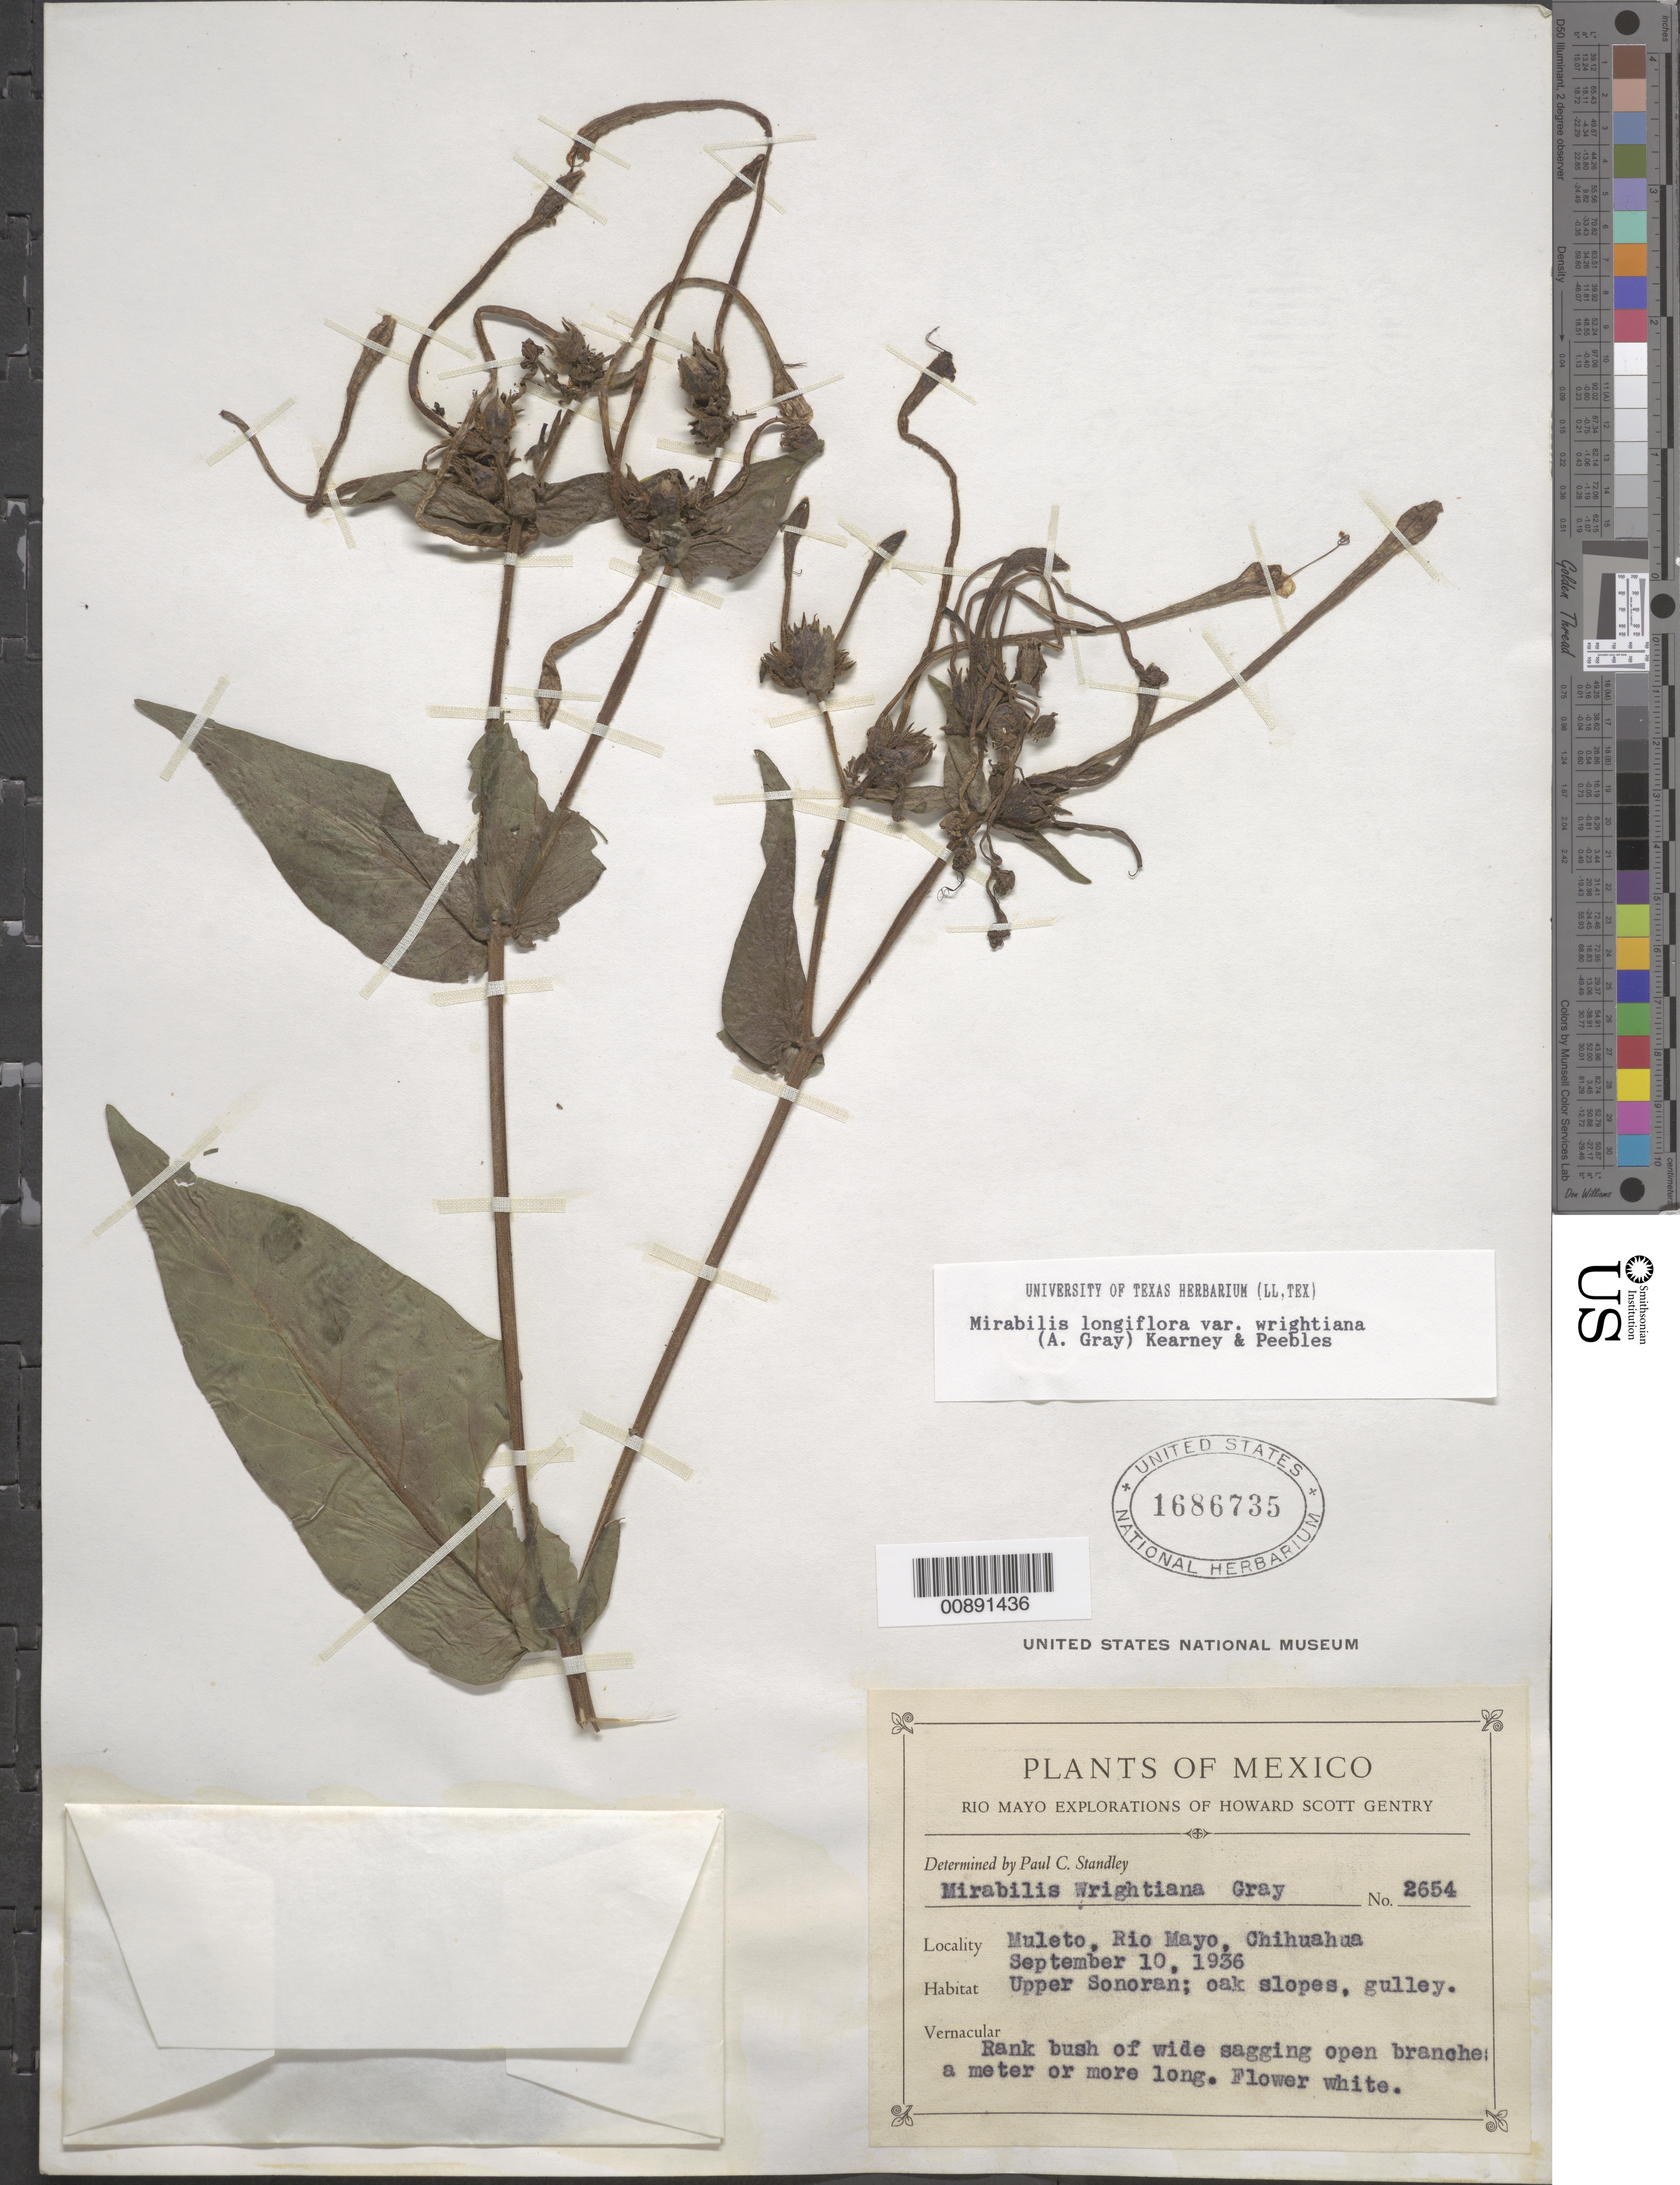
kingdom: Plantae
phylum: Tracheophyta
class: Magnoliopsida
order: Caryophyllales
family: Nyctaginaceae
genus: Mirabilis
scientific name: Mirabilis longiflora var. wrightiana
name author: L.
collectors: H. S. Gentry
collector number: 2654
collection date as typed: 10 Sep 1936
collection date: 1936-09-10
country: Mexico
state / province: Chihuahua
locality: Muleto, Río Mayo, Chihuahua.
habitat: Upper Sonoram; oak slopes, gulley.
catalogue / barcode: US 1686735